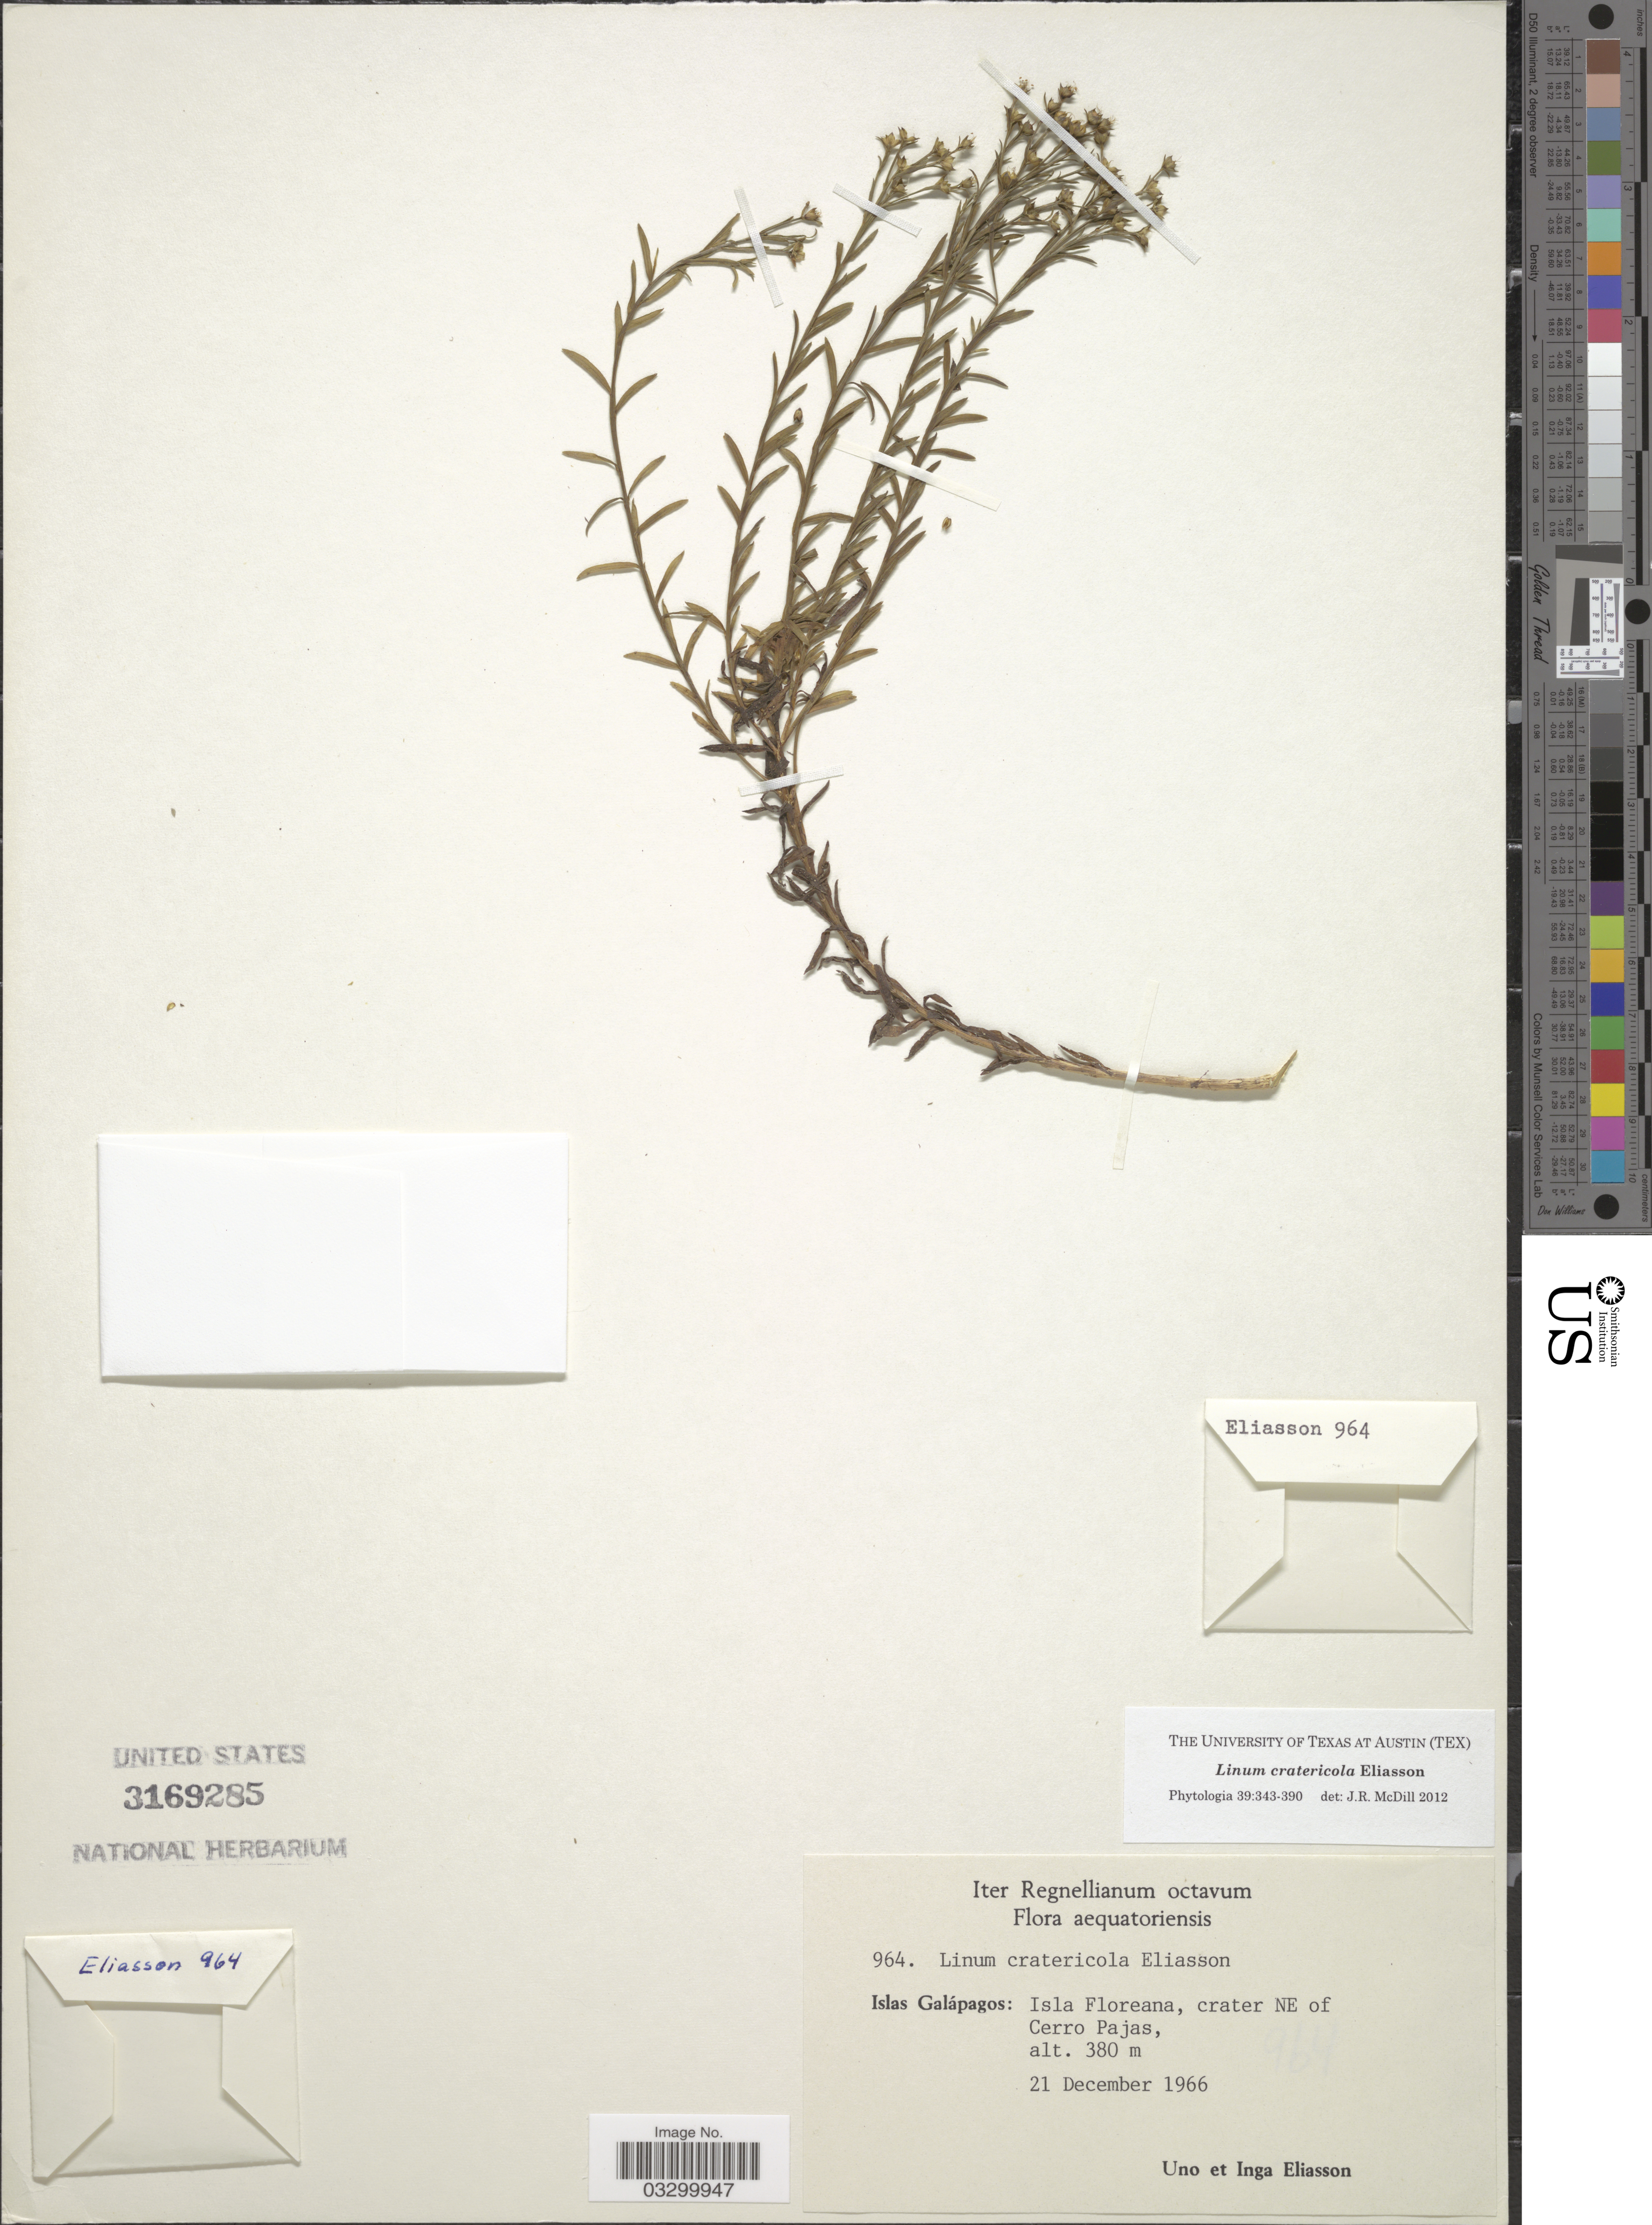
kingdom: Plantae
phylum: Tracheophyta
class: Magnoliopsida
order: Malpighiales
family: Linaceae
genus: Linum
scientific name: Linum cratericola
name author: Eliasson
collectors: U. Eliasson & I. Eliasson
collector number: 964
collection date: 1966-12-21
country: Ecuador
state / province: Colón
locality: Islas Galápagos: Isla Floreana, crater NE of Cerro Pajas.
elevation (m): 380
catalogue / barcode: US 3169285